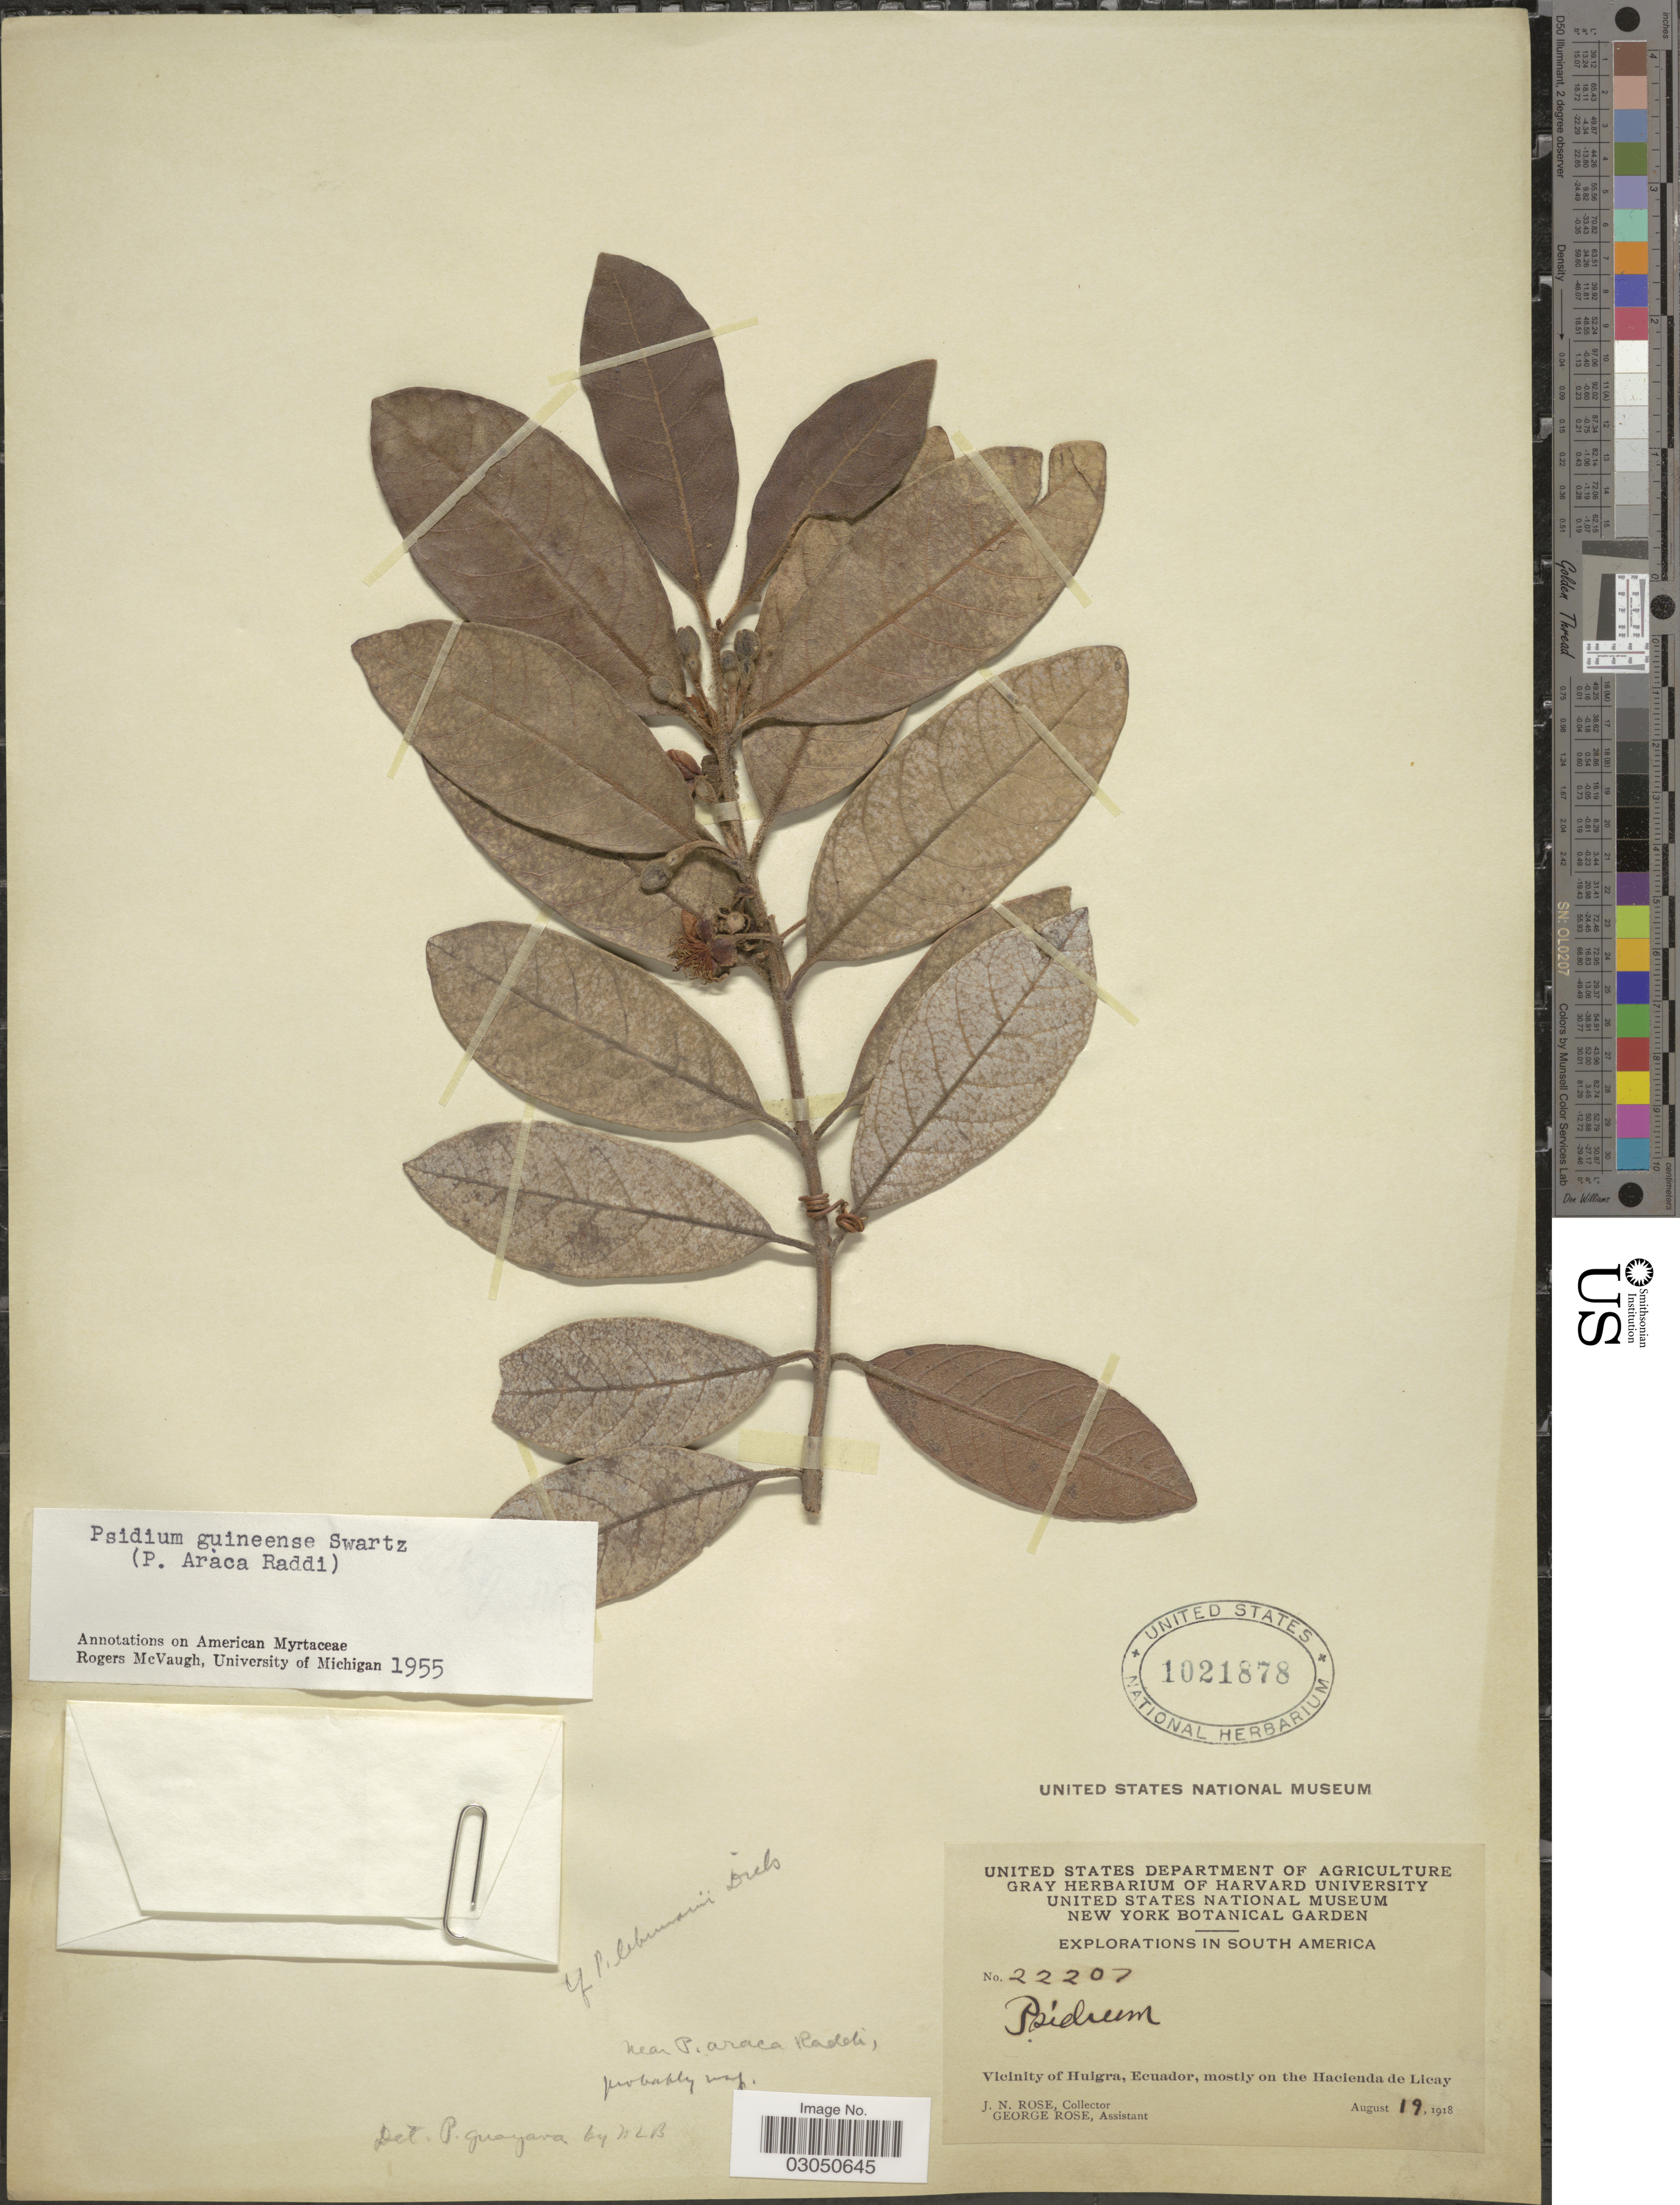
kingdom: Plantae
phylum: Tracheophyta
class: Magnoliopsida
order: Myrtales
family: Myrtaceae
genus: Psidium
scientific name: Psidium guineense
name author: Sw.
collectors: J. N. Rose & G. Rose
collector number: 22207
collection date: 1918-08-19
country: Ecuador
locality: Vicinity of Huigra, mostly on the Hacienda de Licay.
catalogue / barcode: US 1021878